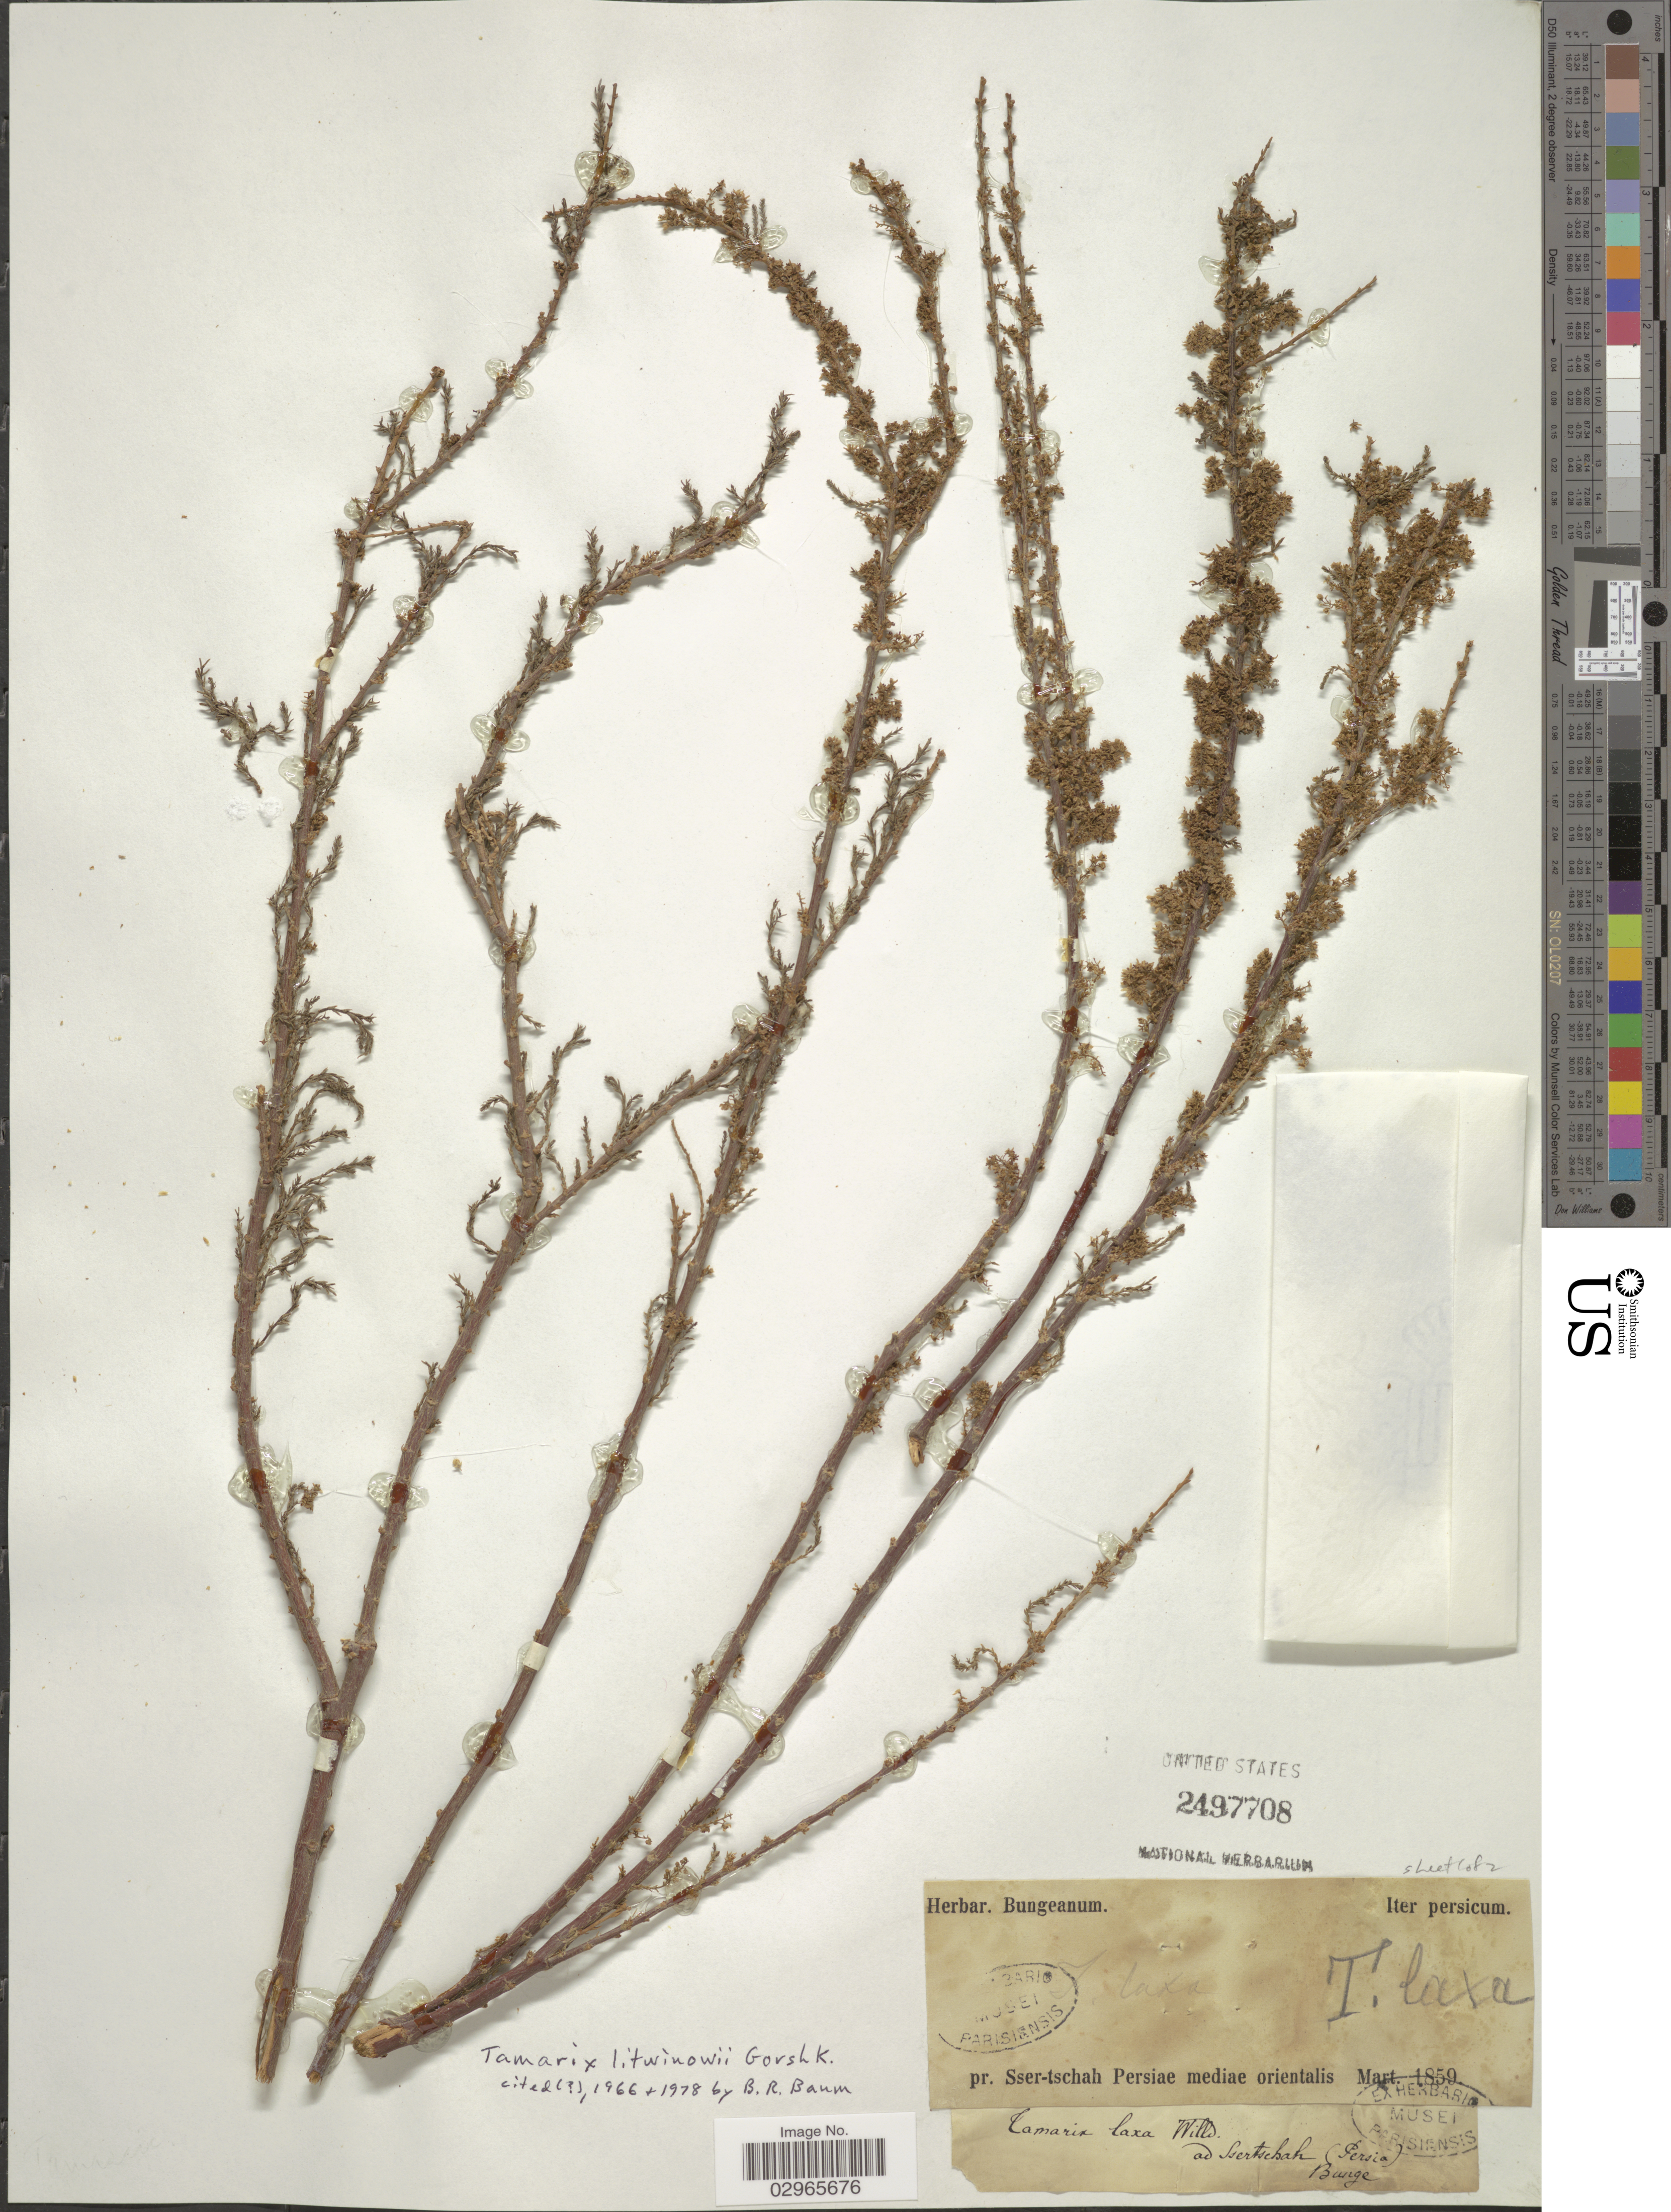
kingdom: Plantae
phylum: Tracheophyta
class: Magnoliopsida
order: Caryophyllales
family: Tamaricaceae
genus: Tamarix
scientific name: Tamarix litwinowii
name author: Gorschk.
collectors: ex herb. Bungeanum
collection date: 1859-03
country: Iran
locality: Iter Persicum, pr. Sser-tschah Persiae mediae orientalis.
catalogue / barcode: US 2497708